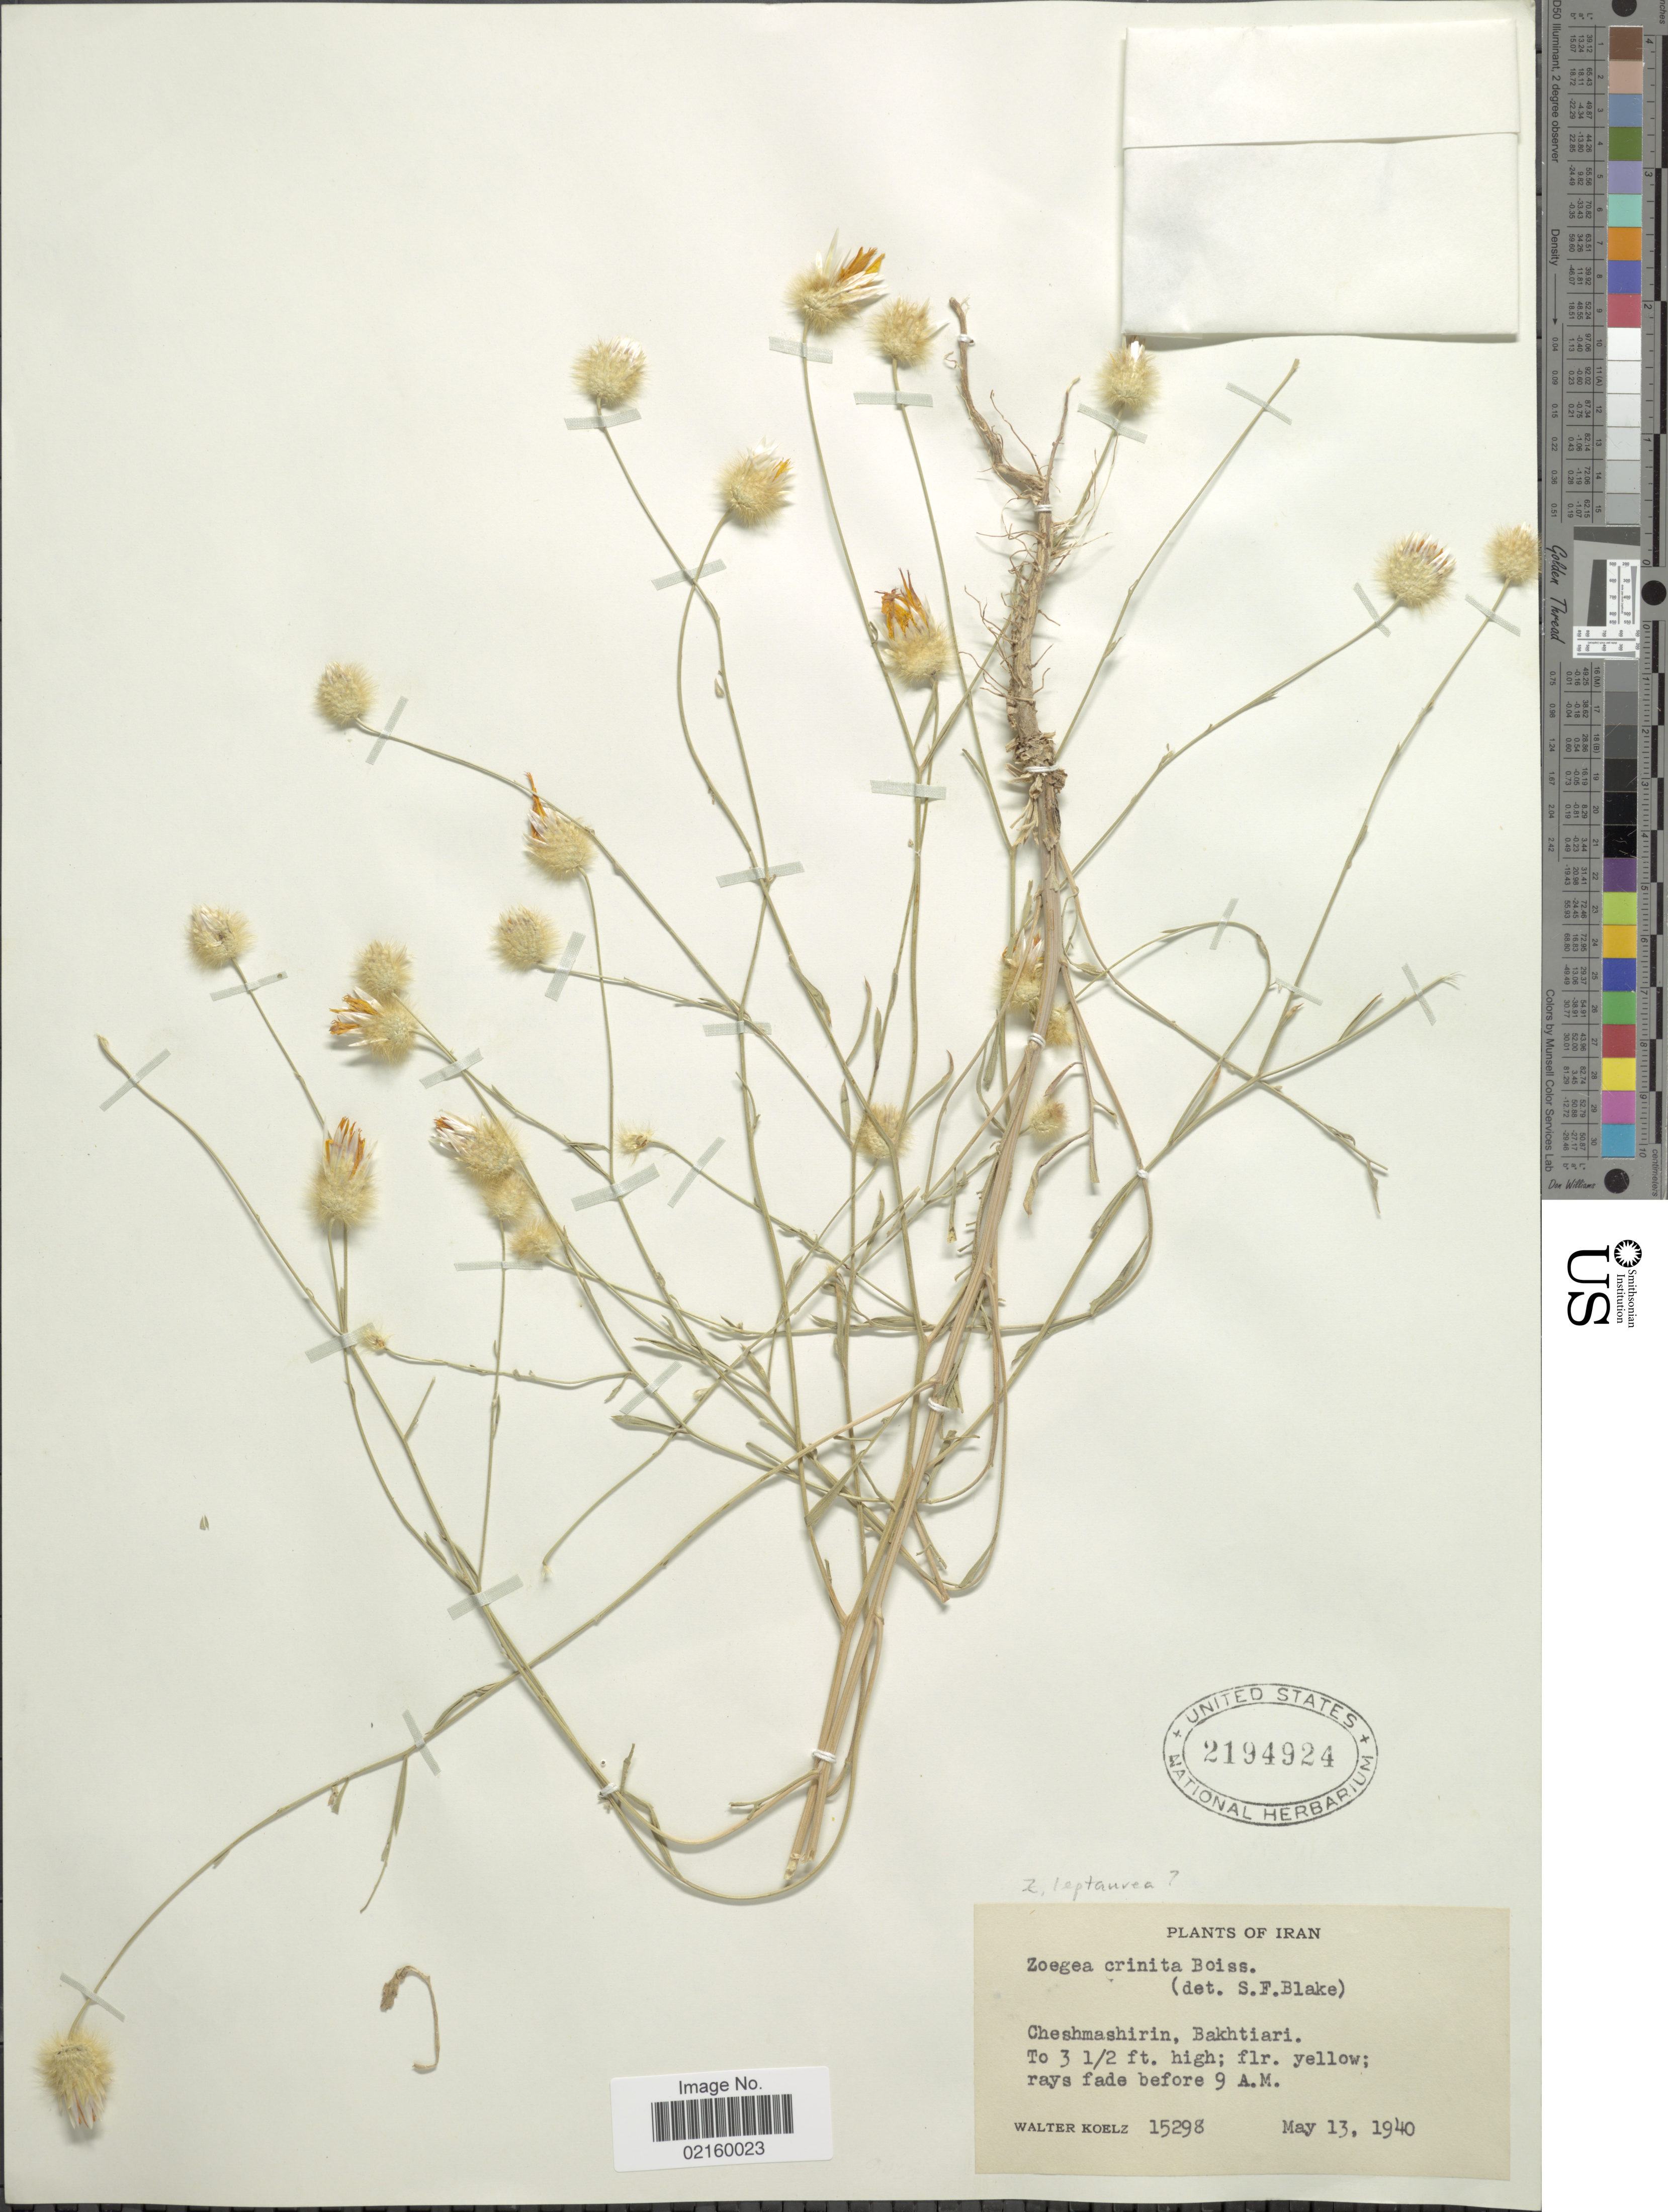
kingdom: Plantae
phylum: Tracheophyta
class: Magnoliopsida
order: Asterales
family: Asteraceae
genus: Zoegea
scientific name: Zoegea leptaurea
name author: L.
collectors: W. N. Koelz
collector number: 15298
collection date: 1940-05-13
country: Iran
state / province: Chahar Mahaal and Bakhtiari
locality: Cheshmashirin, Bakhtiari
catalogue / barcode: US 2194924